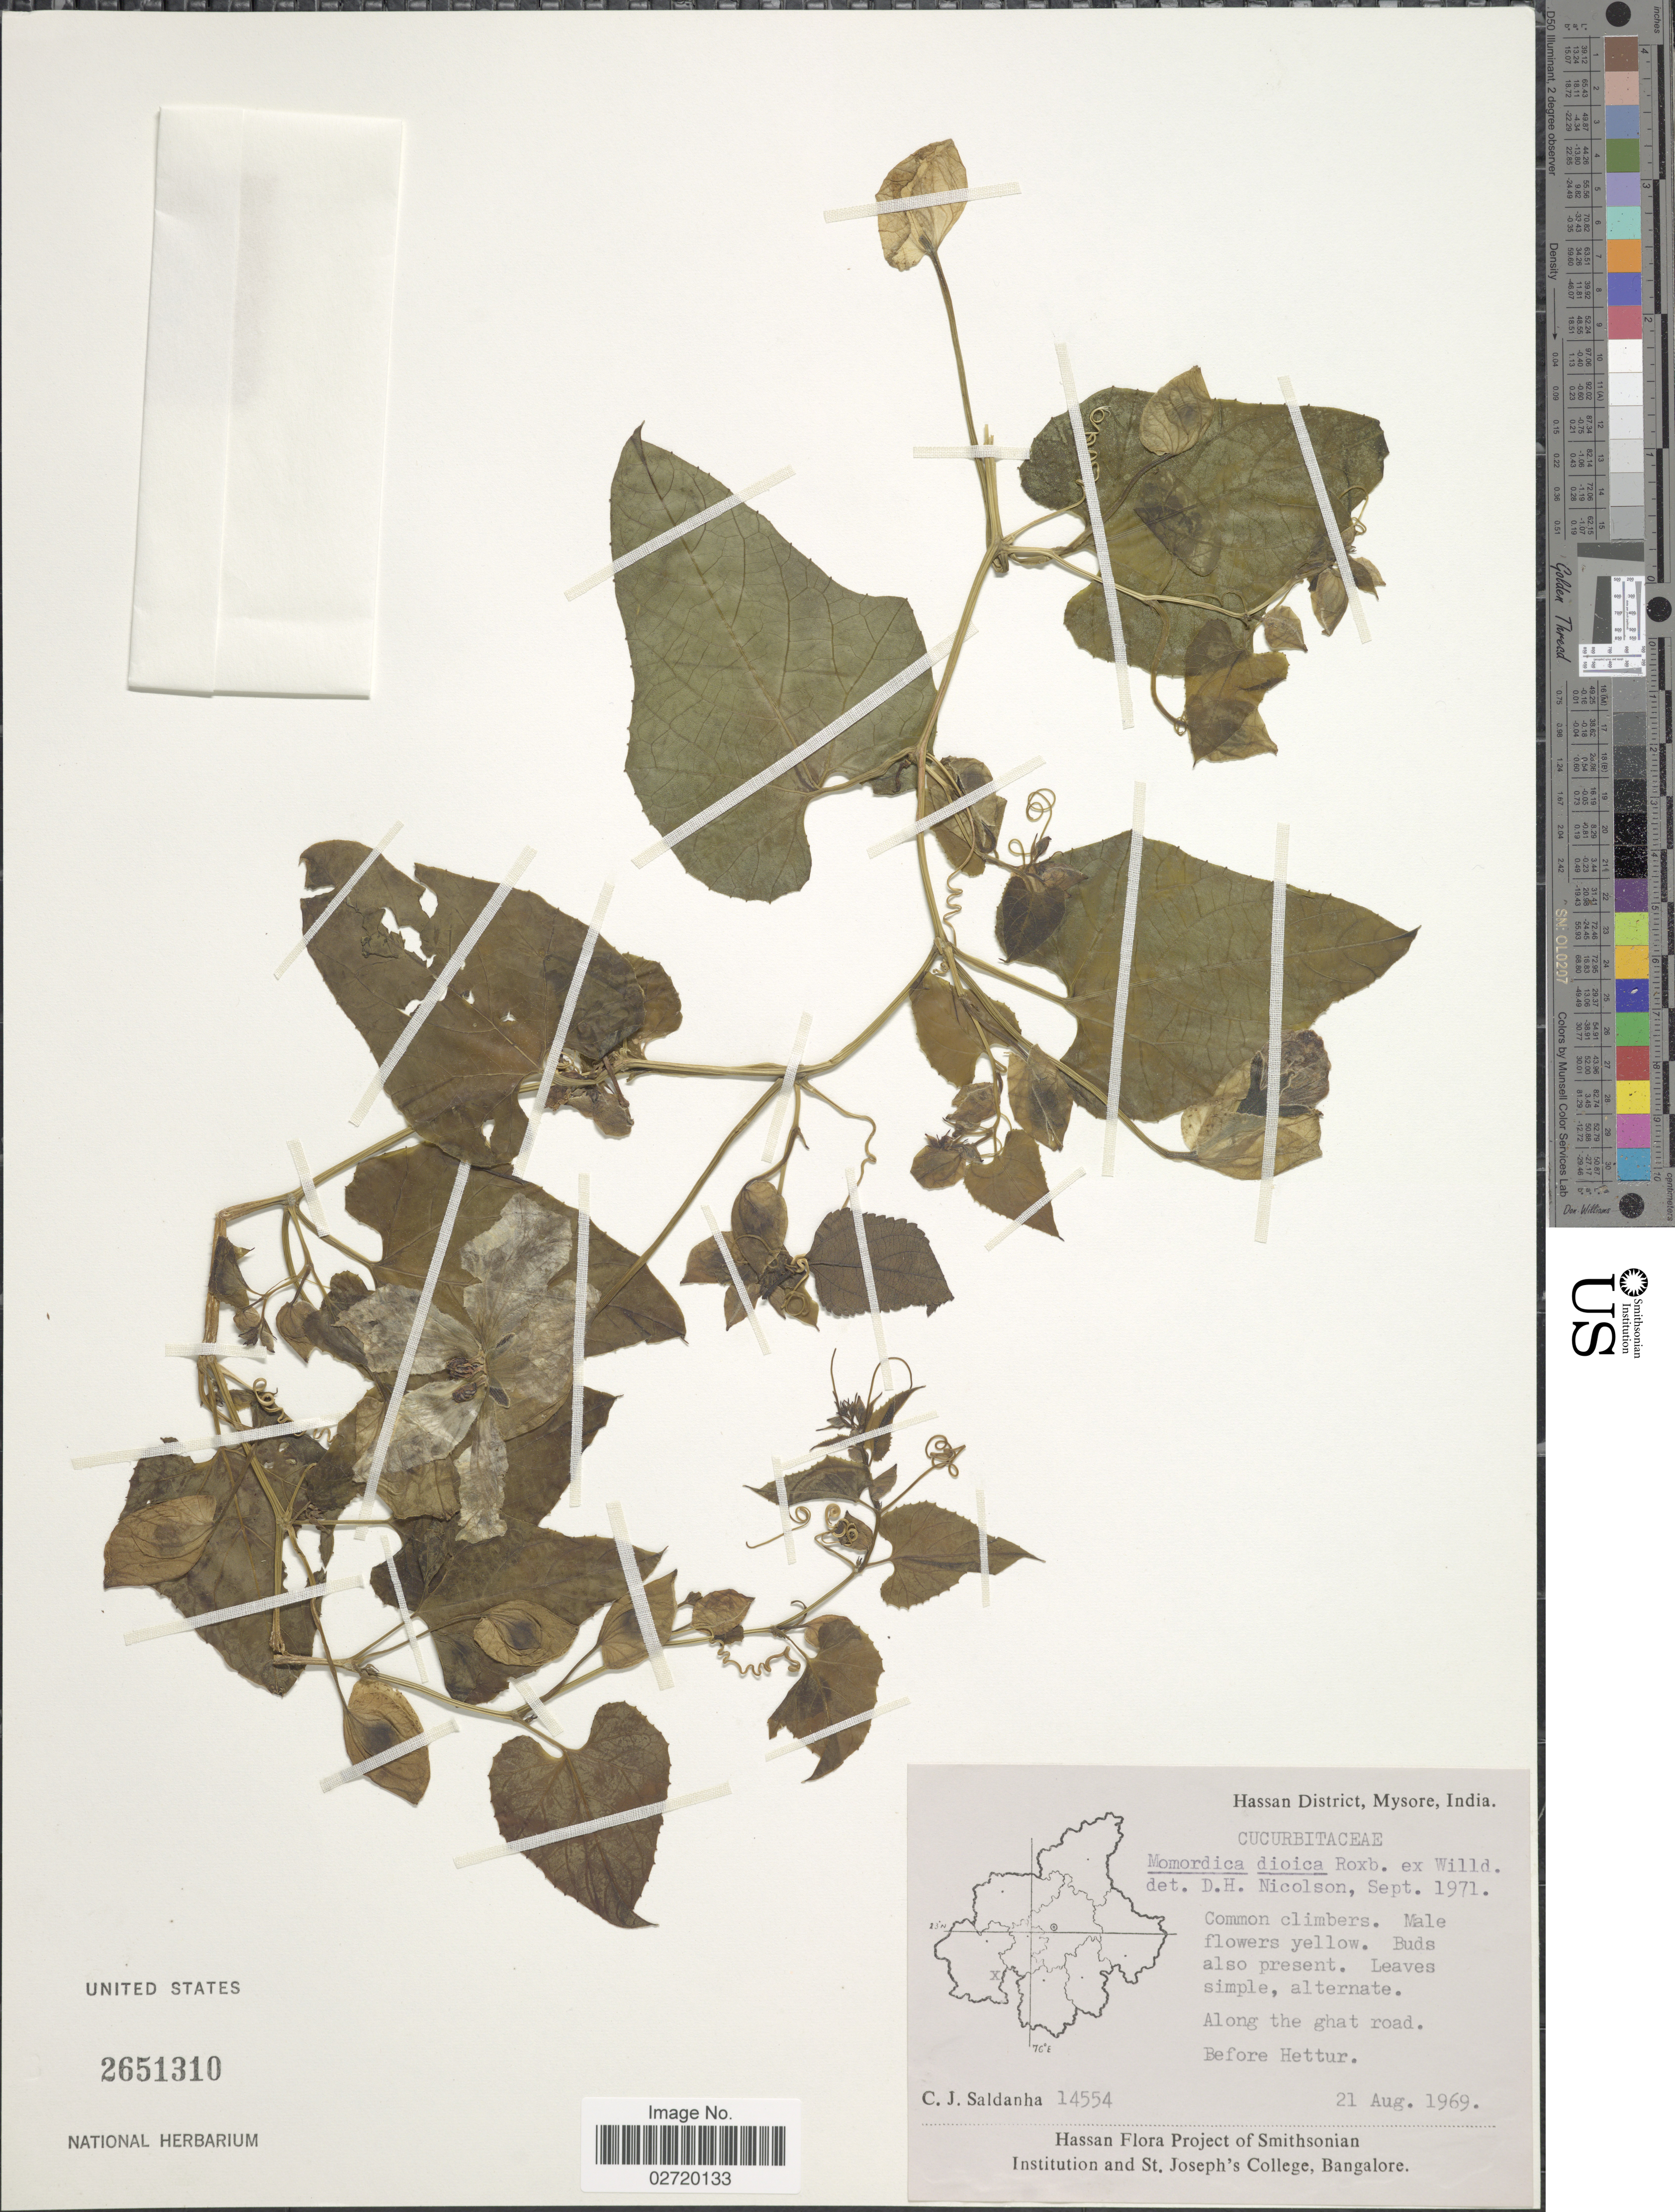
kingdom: Plantae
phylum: Tracheophyta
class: Magnoliopsida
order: Cucurbitales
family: Cucurbitaceae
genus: Momordica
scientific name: Momordica dioica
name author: Roxb. ex Willd.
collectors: C. J. Saldanha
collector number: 14554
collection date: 1969-08-21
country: India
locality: Hassan District, Mysore, Along the ghat road, Before Hettur.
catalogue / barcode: US 2651310